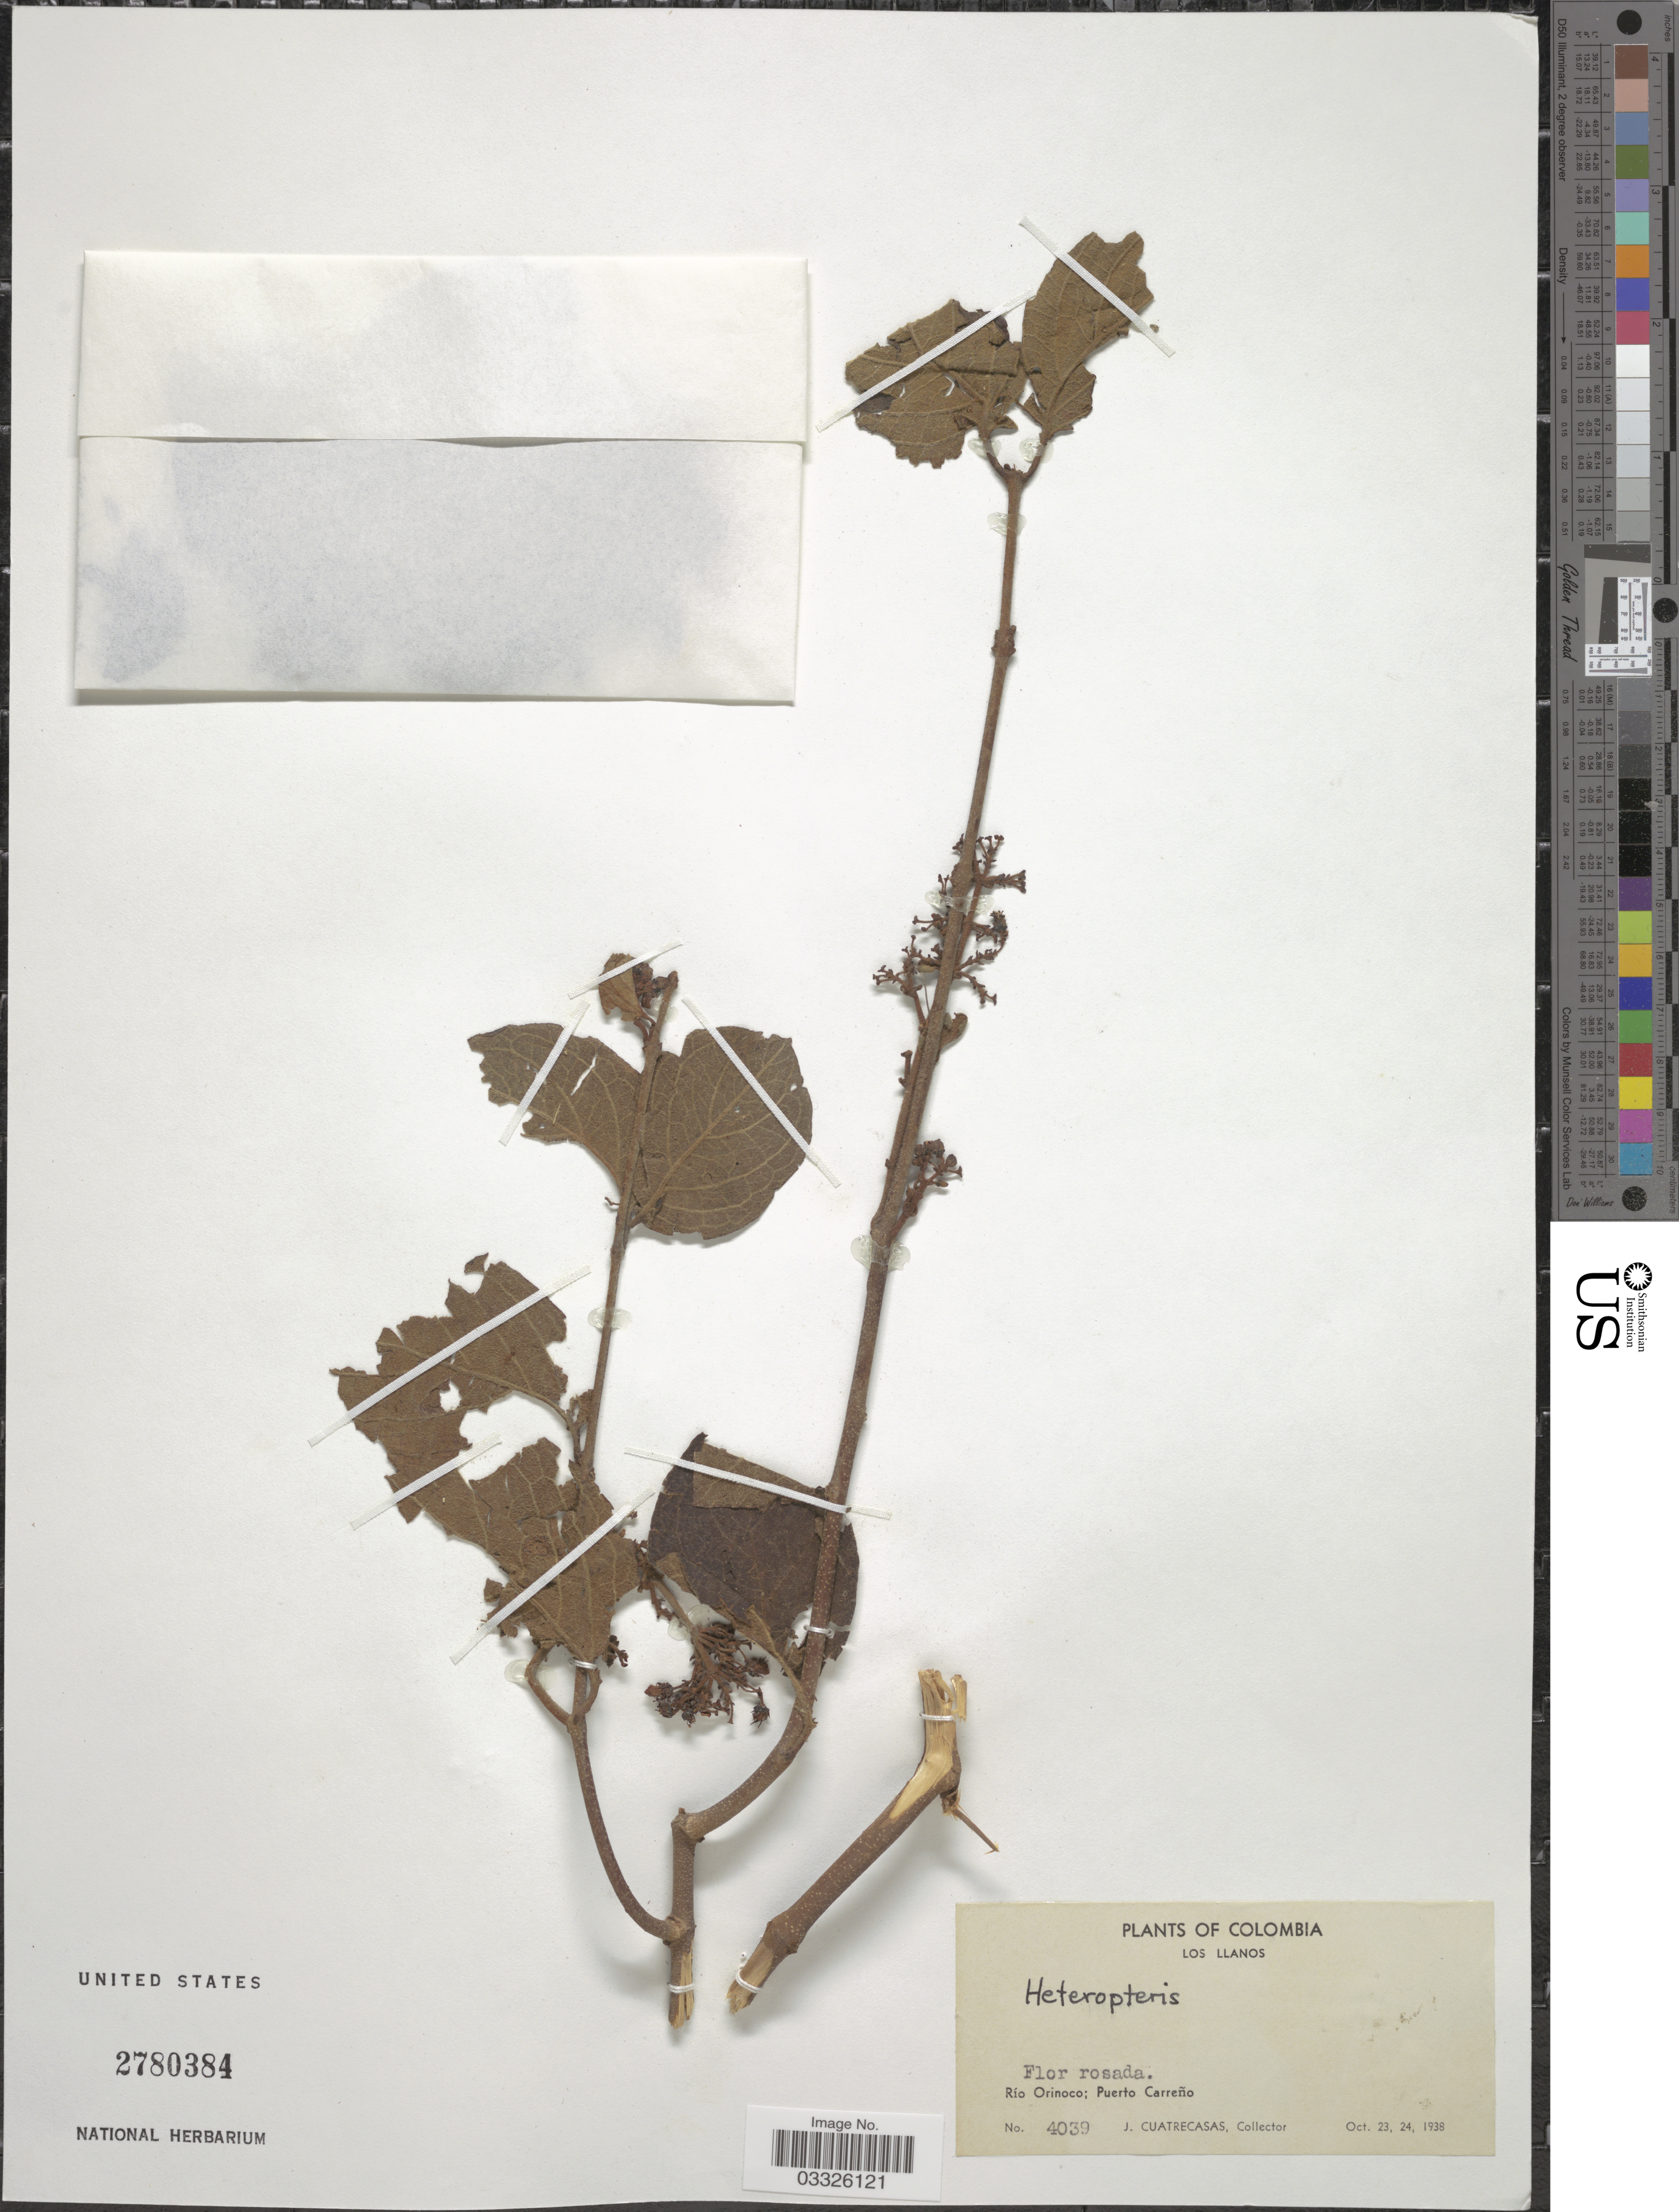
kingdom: Plantae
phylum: Tracheophyta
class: Magnoliopsida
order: Malpighiales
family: Malpighiaceae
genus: Heteropterys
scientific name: Heteropterys sp.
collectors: J. Cuatrecasas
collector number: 4039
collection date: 1938-10-23/1938-10-24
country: Colombia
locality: Los Llanos. Río Orinoco; Puerto Carreño.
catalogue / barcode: US 2780384